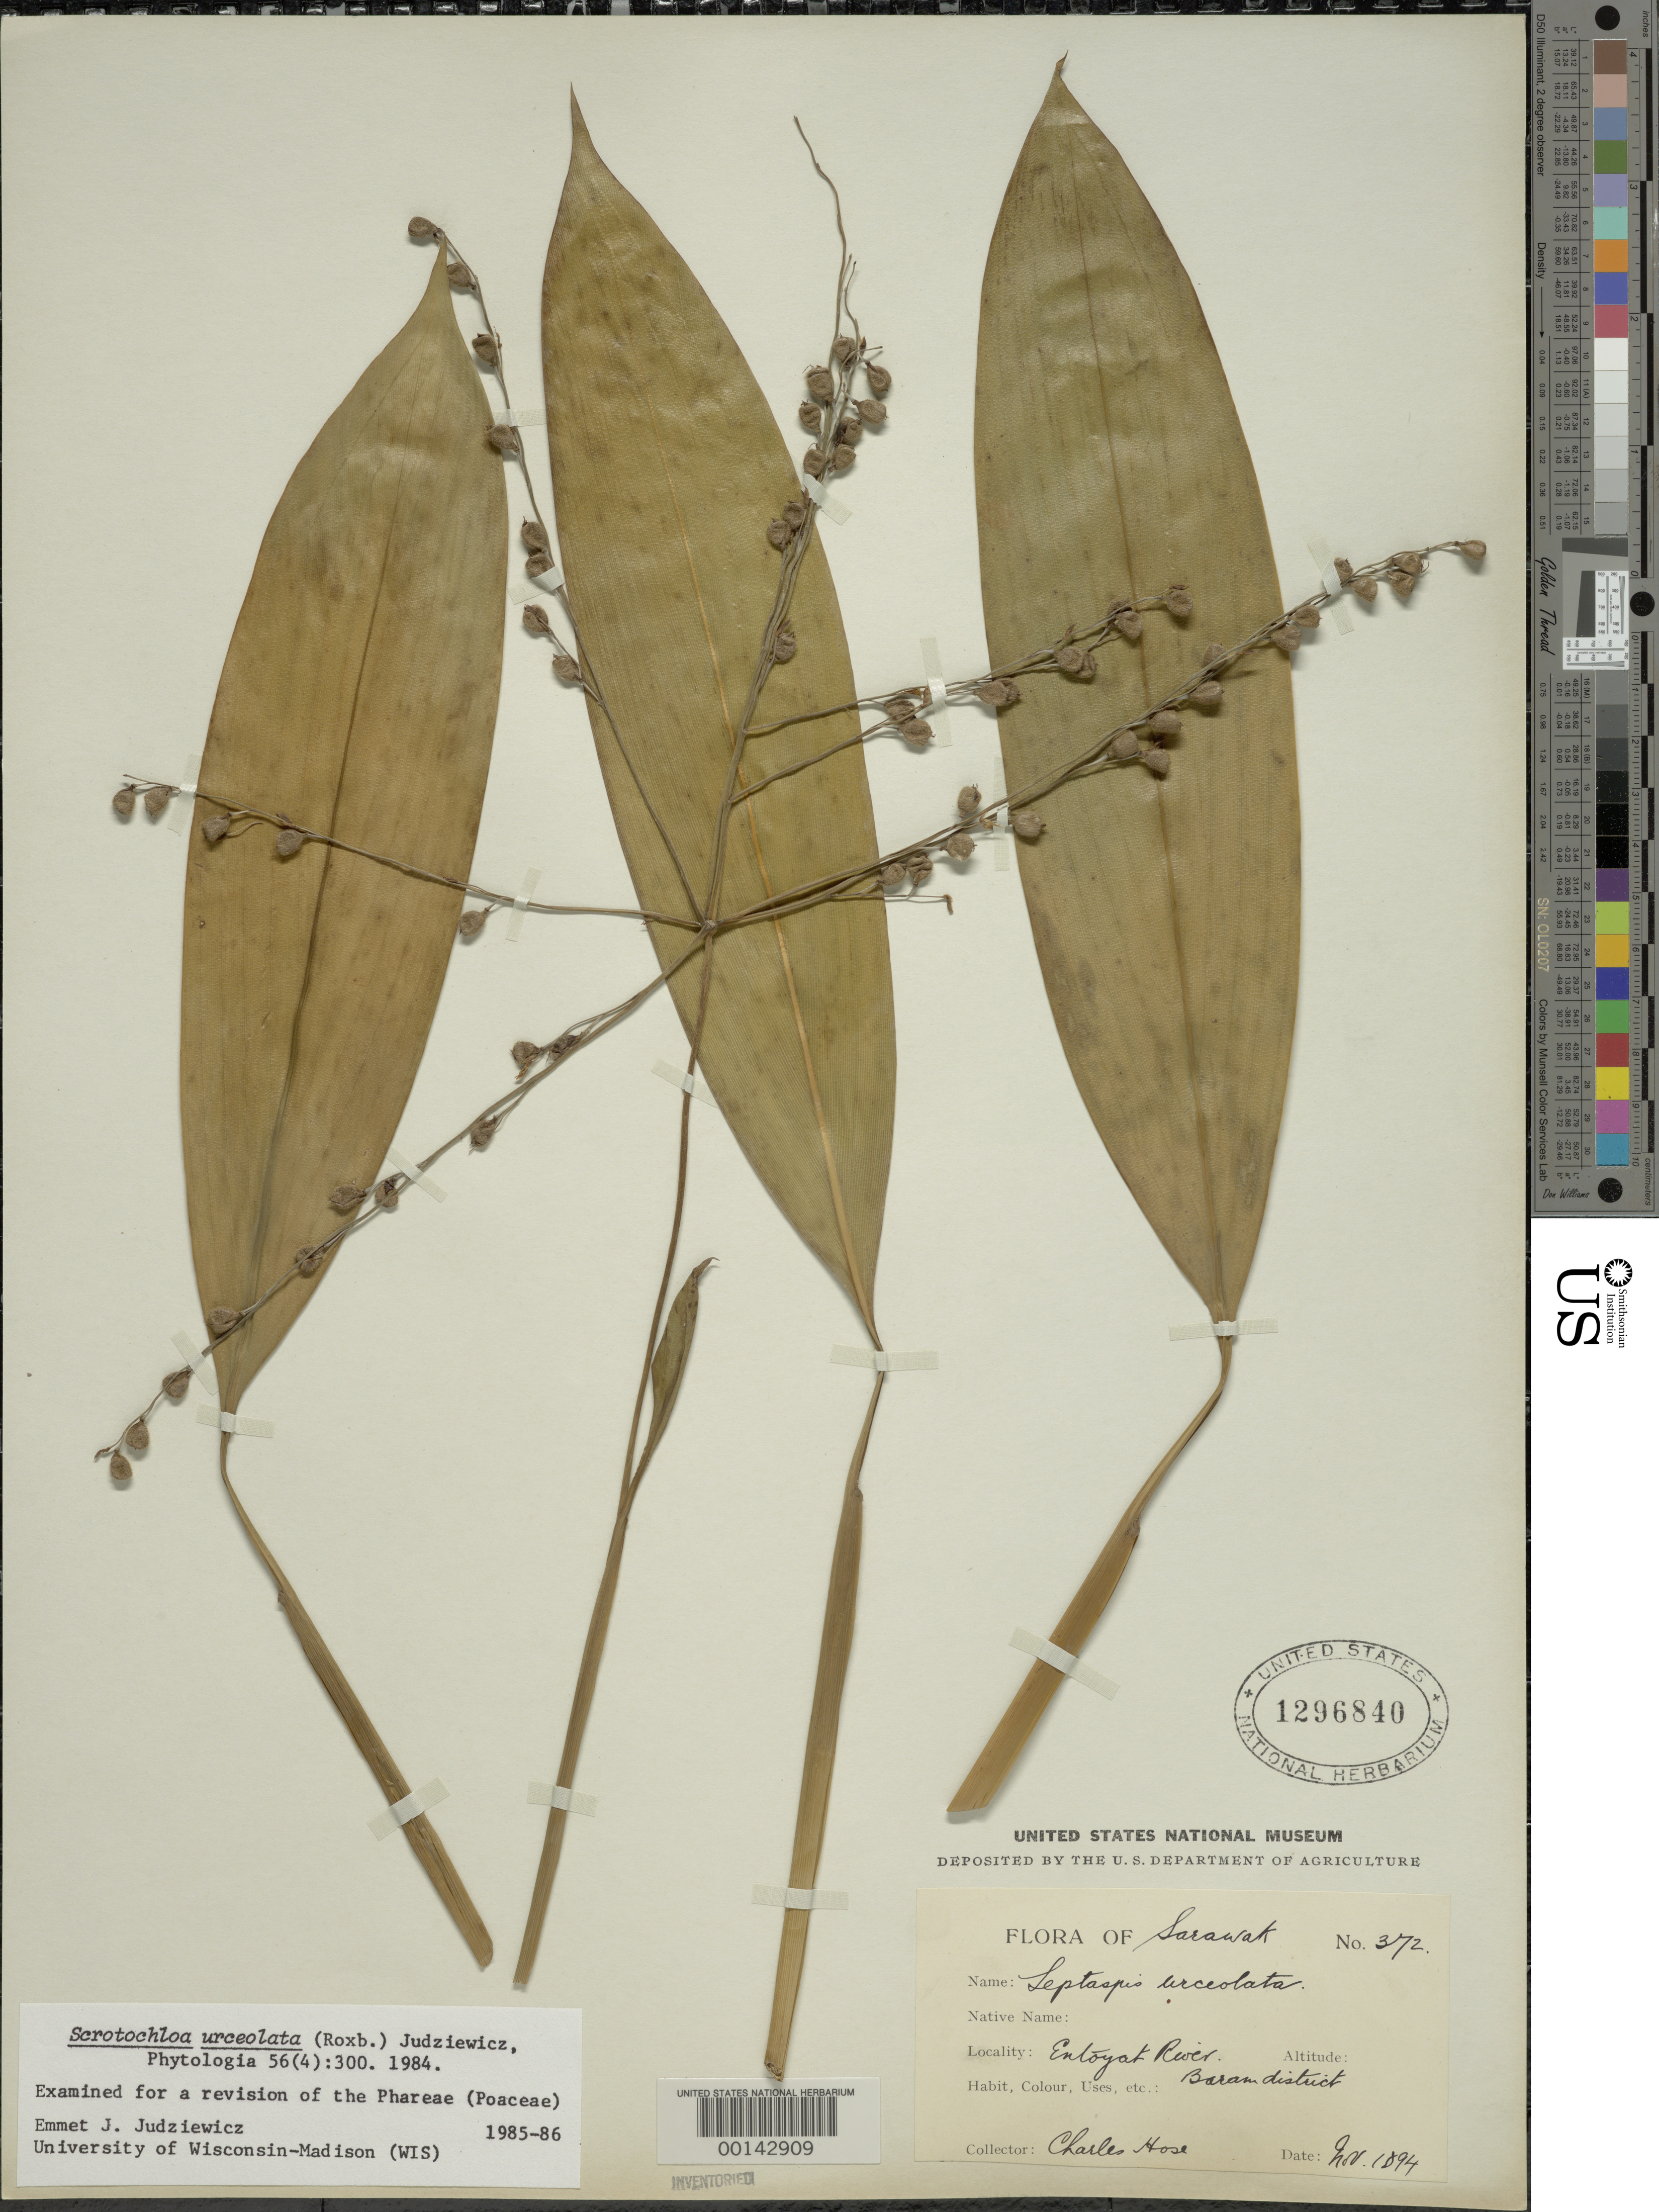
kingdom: Plantae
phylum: Tracheophyta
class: Liliopsida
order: Poales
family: Poaceae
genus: Scrotochloa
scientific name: Scrotochloa urceolata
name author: (Roxb.) Judz.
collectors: C. Hose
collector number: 372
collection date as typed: Nov 1894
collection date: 1894-11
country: Malaysia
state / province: Sarawak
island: Borneo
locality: Entoyat r.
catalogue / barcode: US 1296840